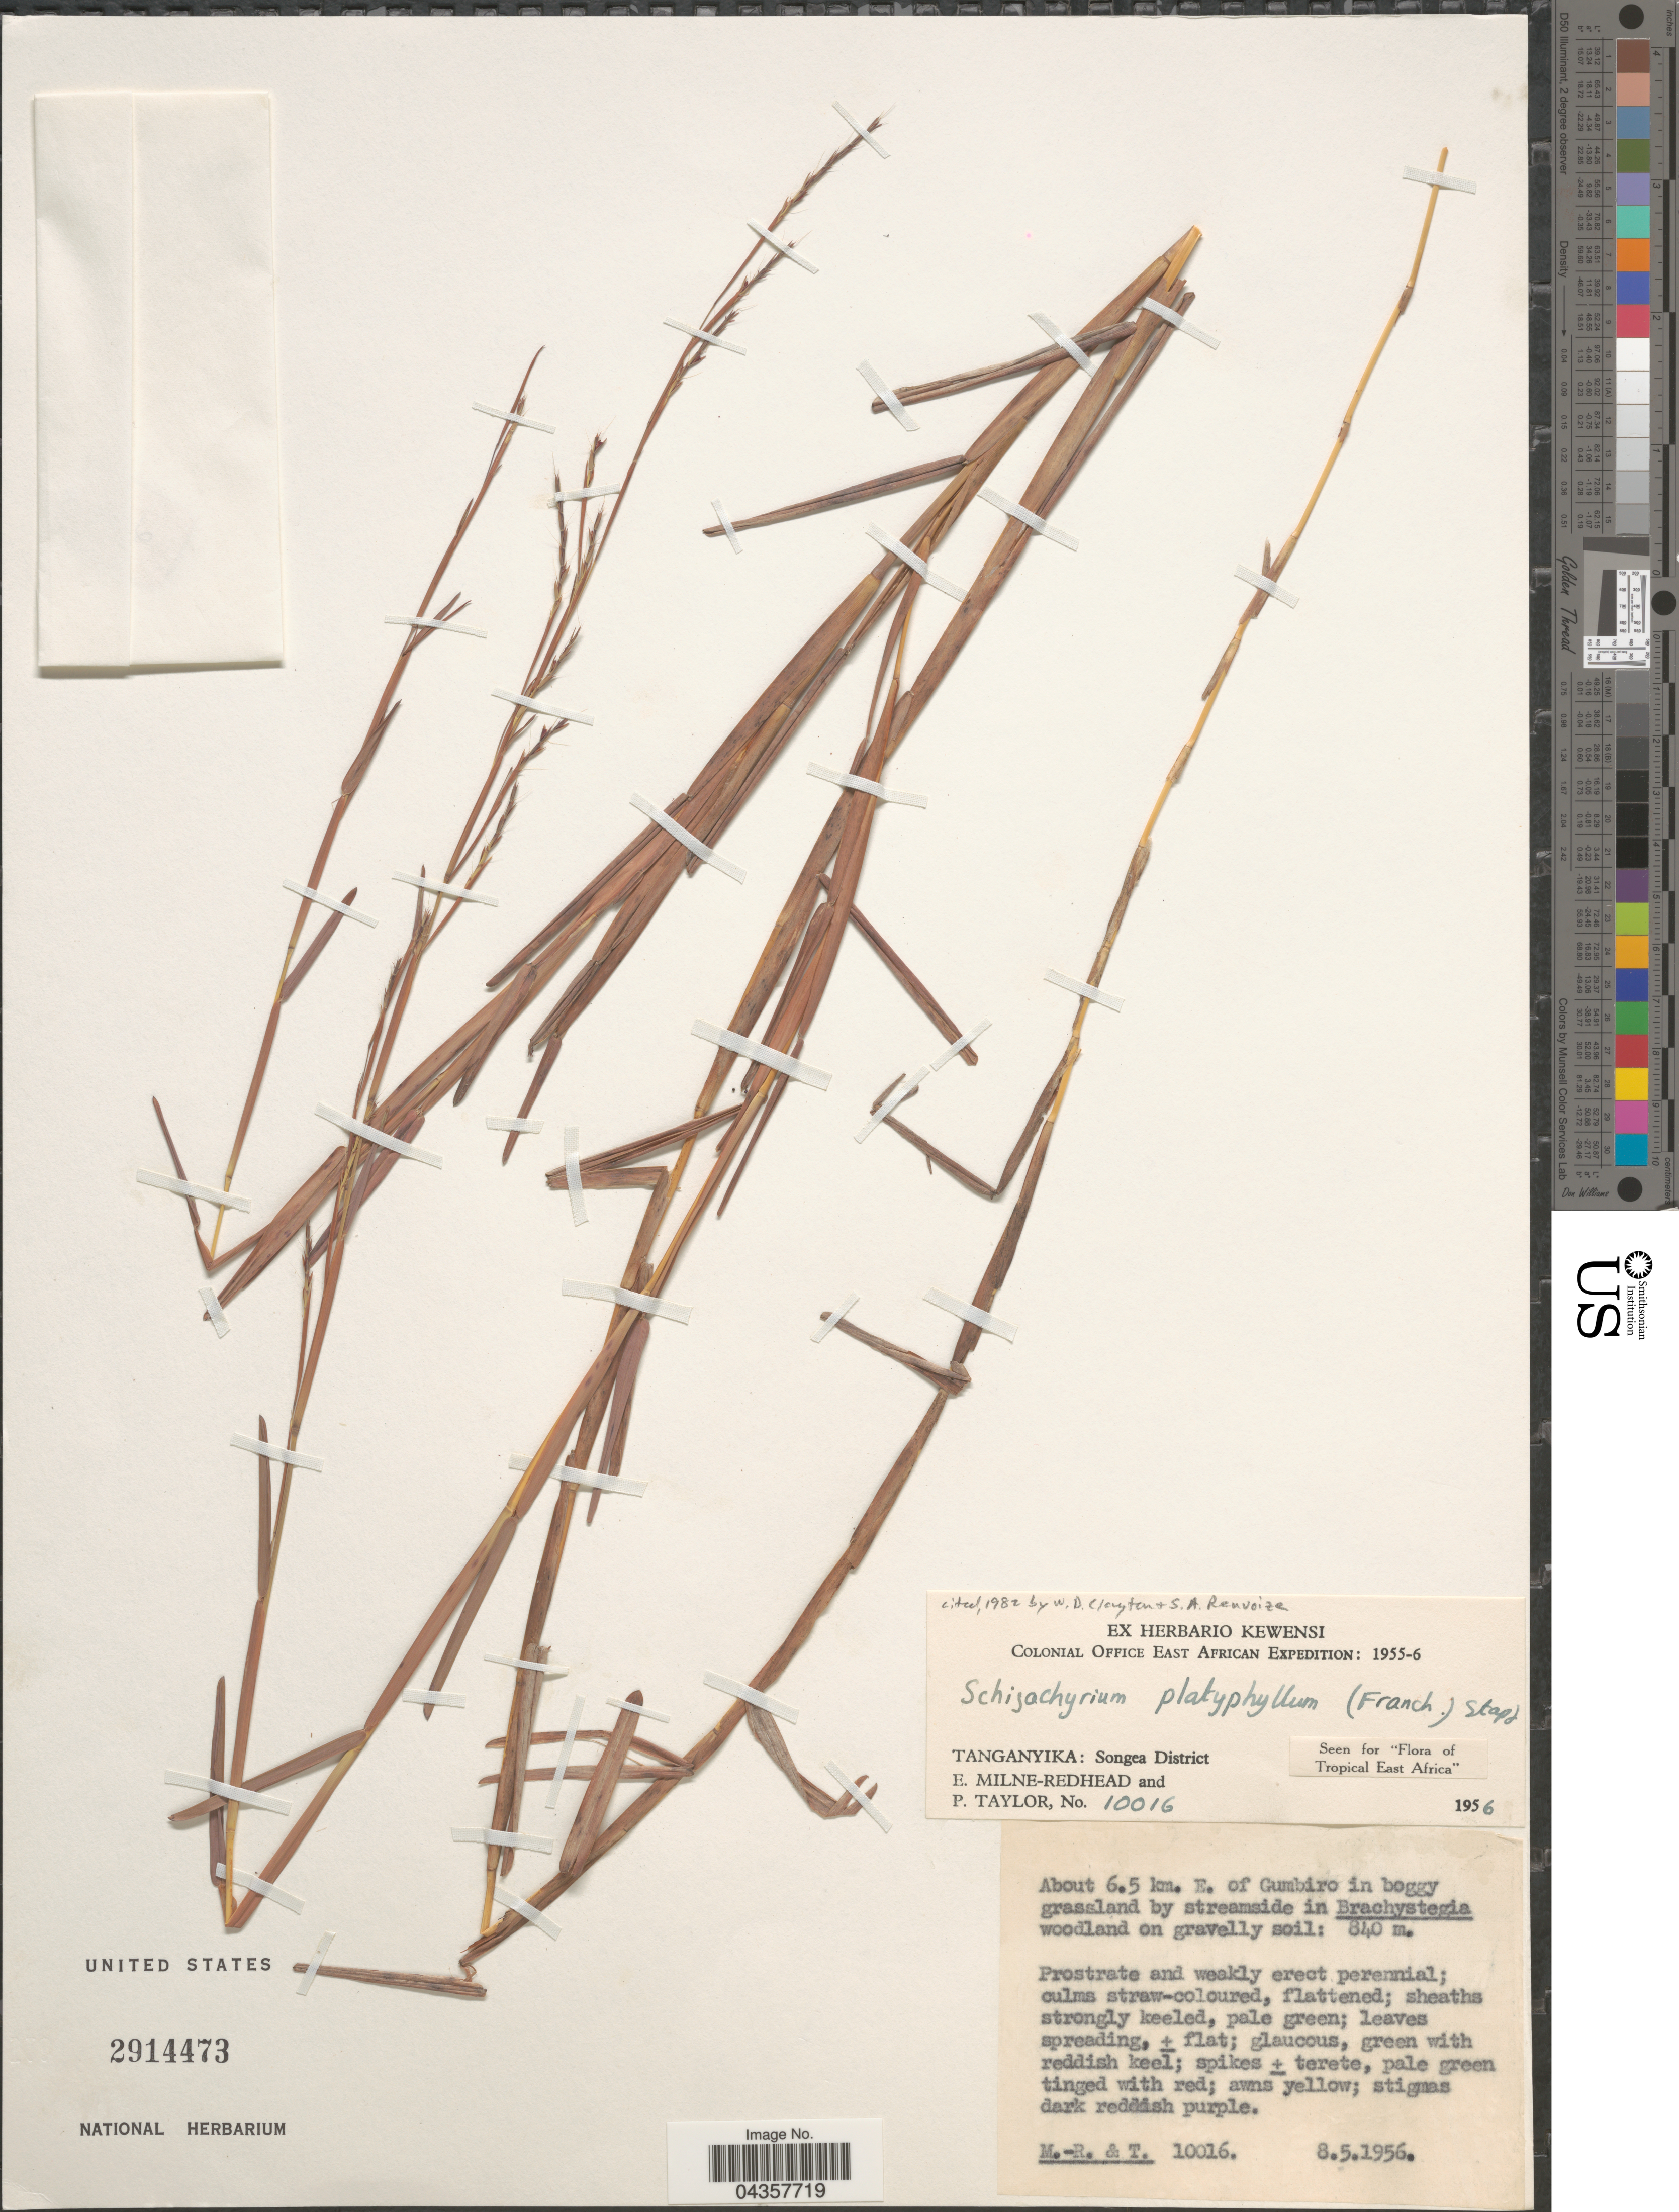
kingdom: Plantae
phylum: Tracheophyta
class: Liliopsida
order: Poales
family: Poaceae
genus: Schizachyrium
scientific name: Schizachyrium platyphyllum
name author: (Franch.) Stapf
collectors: E. W. Milne-Redhead & P. Taylor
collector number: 10016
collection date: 1956-05-08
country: Tanzania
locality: Colonial Office East African Expedition: 1955-6. Tanganyika: Songea District. About 6.5 km. E. of Gumbiro in boggy grassland by streamside.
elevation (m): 840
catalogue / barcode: US 2914473